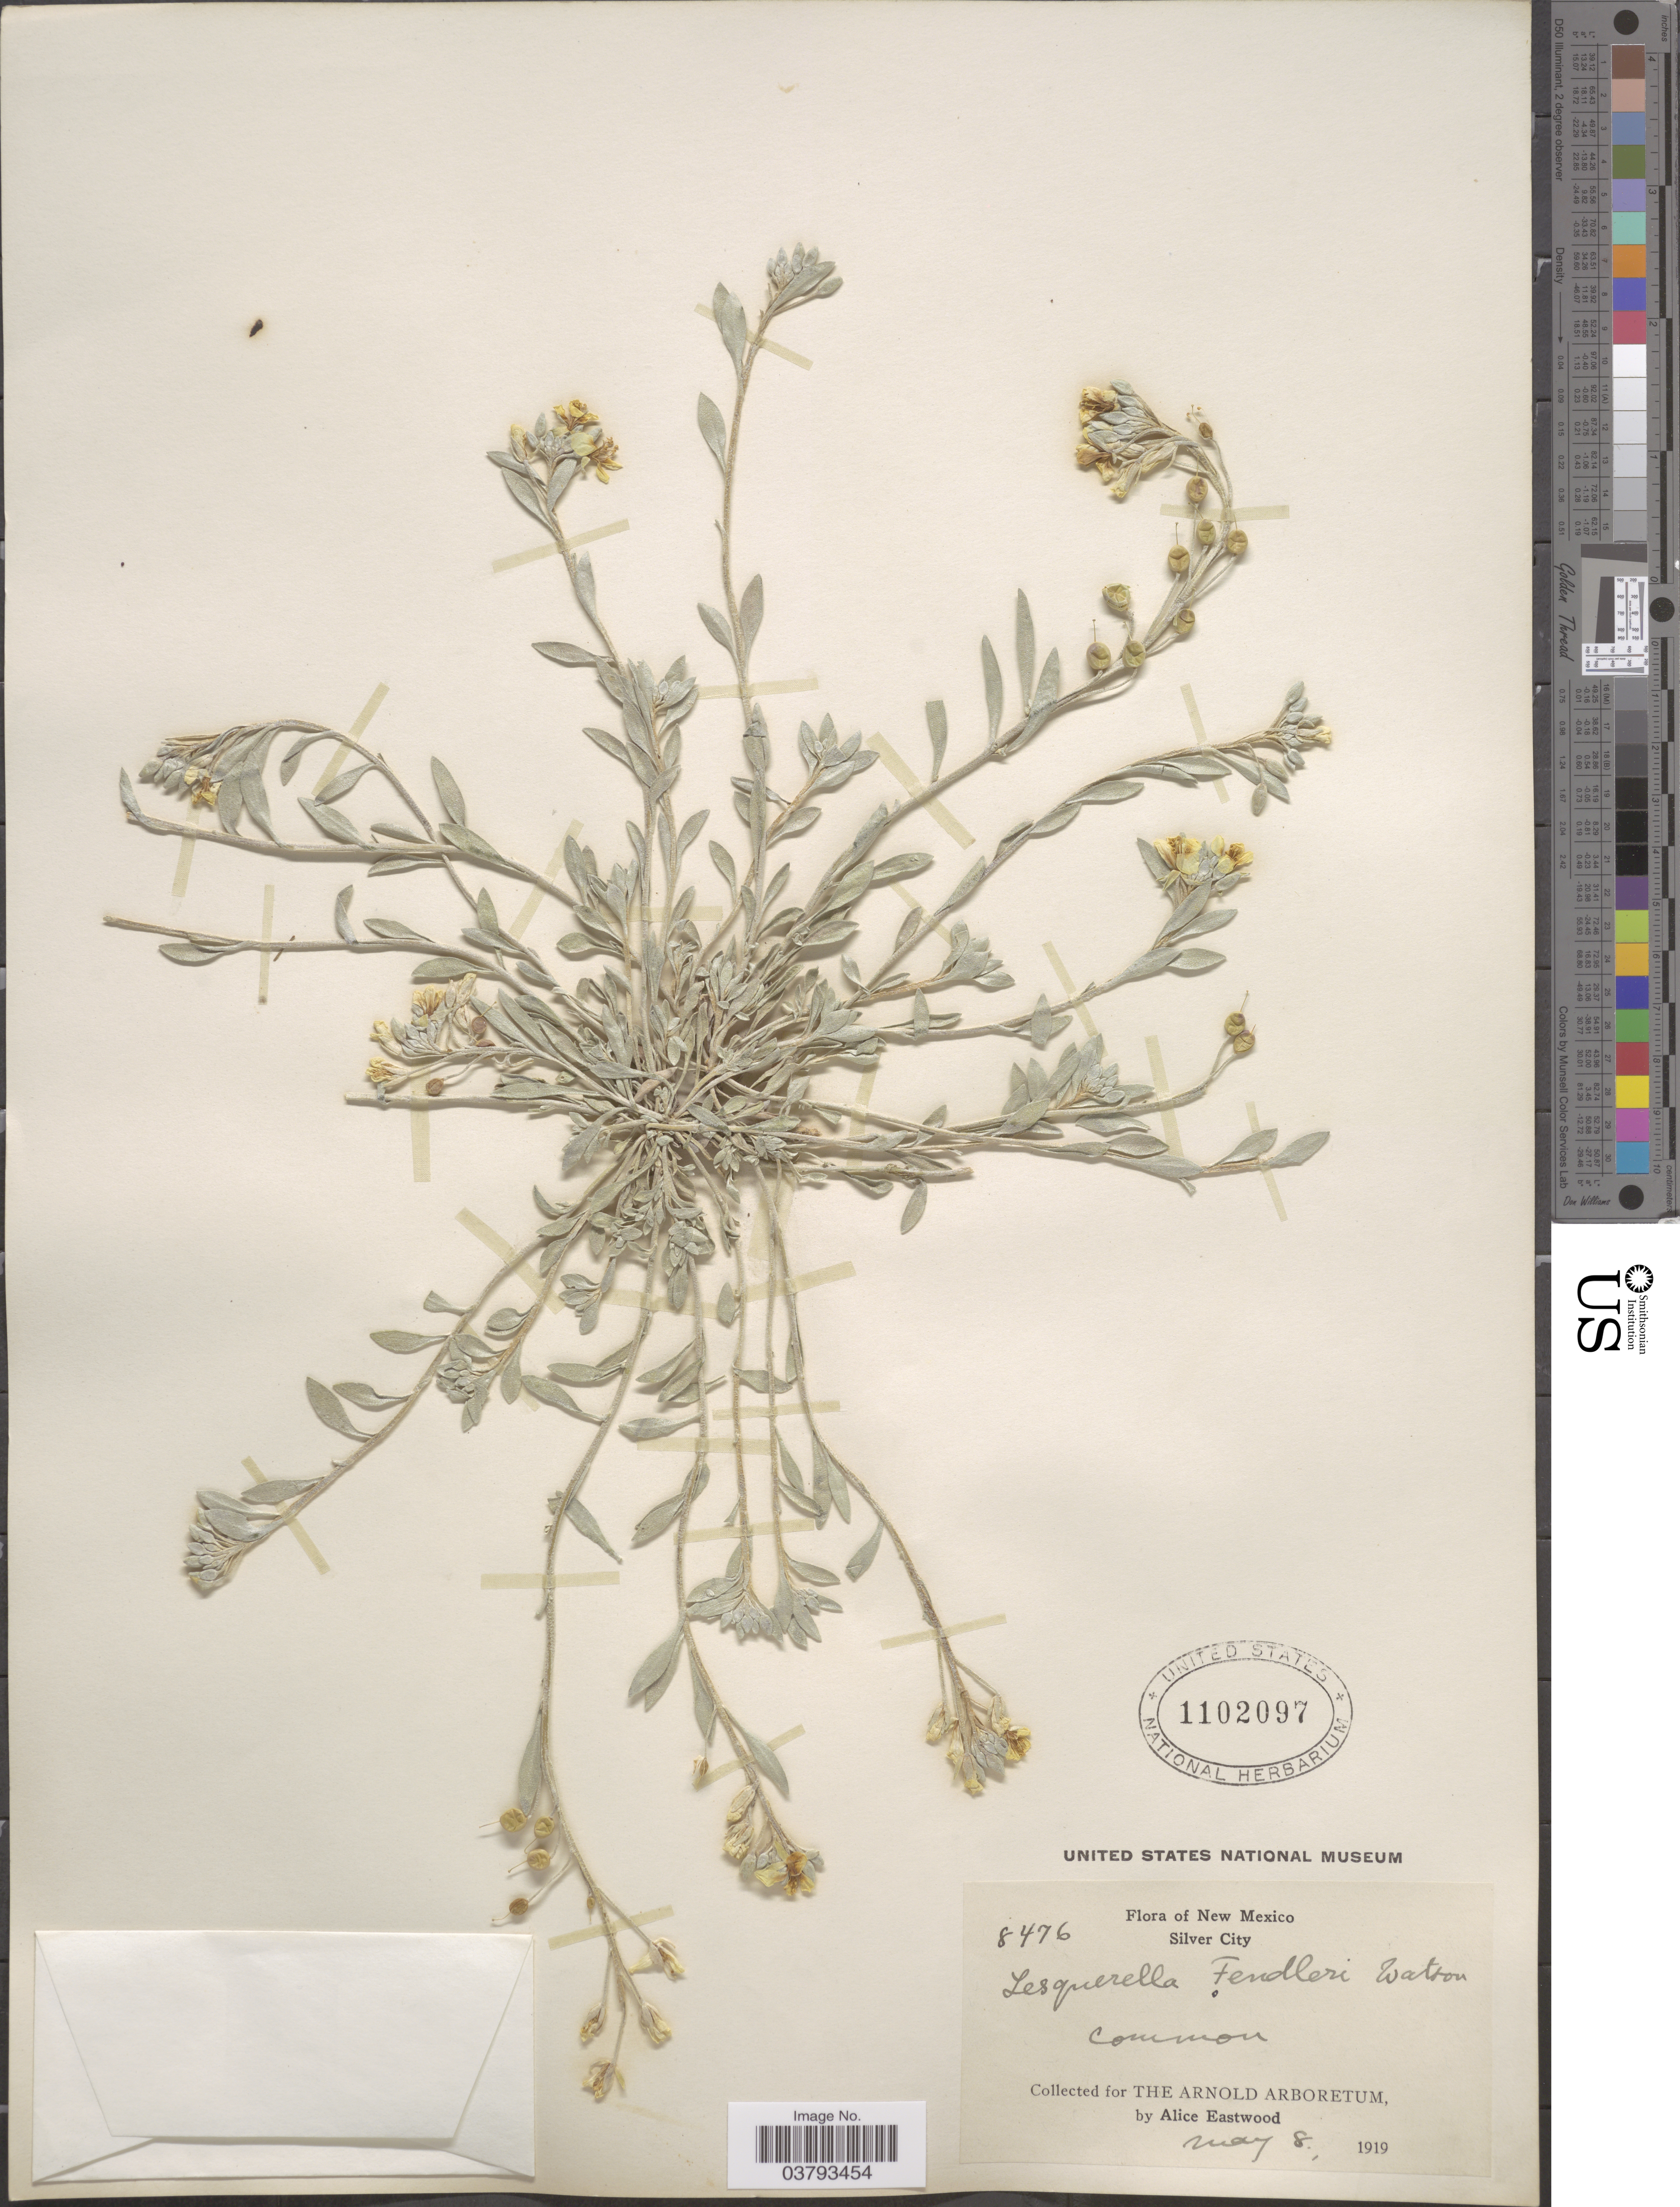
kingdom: Plantae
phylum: Tracheophyta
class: Magnoliopsida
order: Brassicales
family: Brassicaceae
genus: Lesquerella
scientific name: Lesquerella fendleri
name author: (A. Gray) S. Watson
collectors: A. Eastwood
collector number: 8476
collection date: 1919-05-08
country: United States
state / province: New Mexico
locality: Silver City.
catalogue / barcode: US 1102097